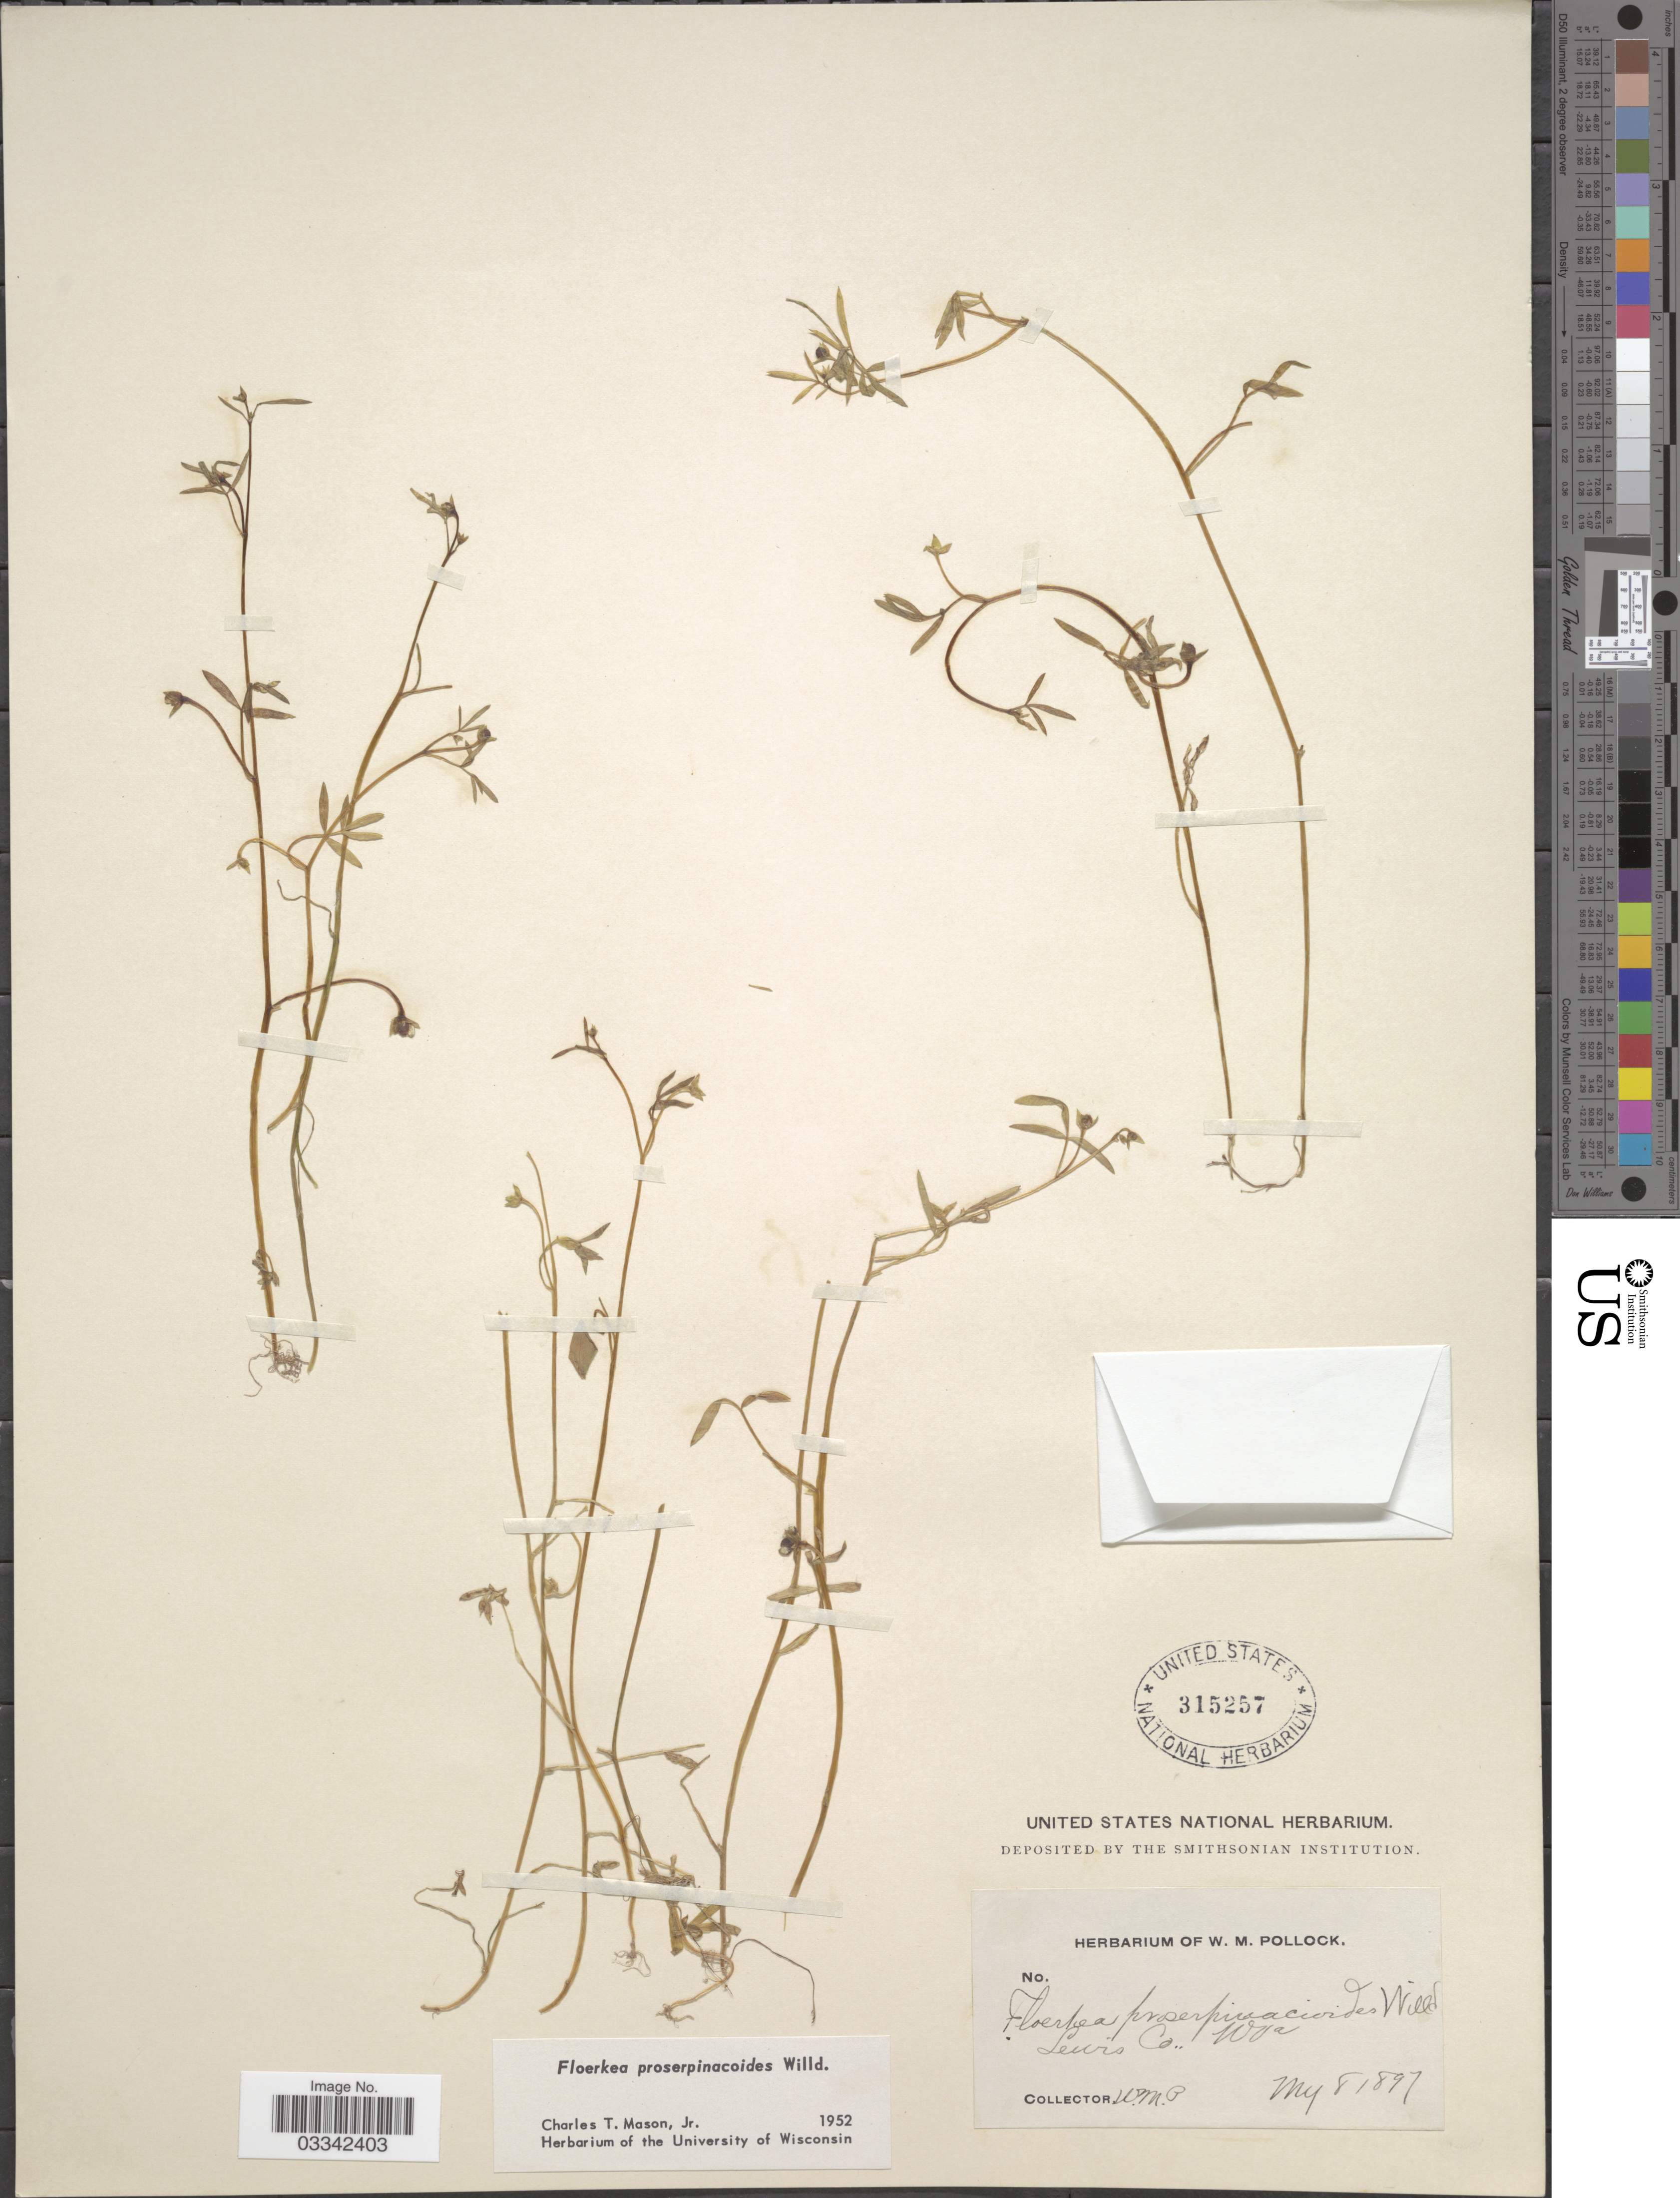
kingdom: Plantae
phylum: Tracheophyta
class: Magnoliopsida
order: Brassicales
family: Limnanthaceae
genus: Floerkea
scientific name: Floerkea proserpinacoides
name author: Willd.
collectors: W. M. Pollock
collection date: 1897-05-08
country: United States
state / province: Washington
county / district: Lewis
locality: Lewis Co.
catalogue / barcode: US 315257